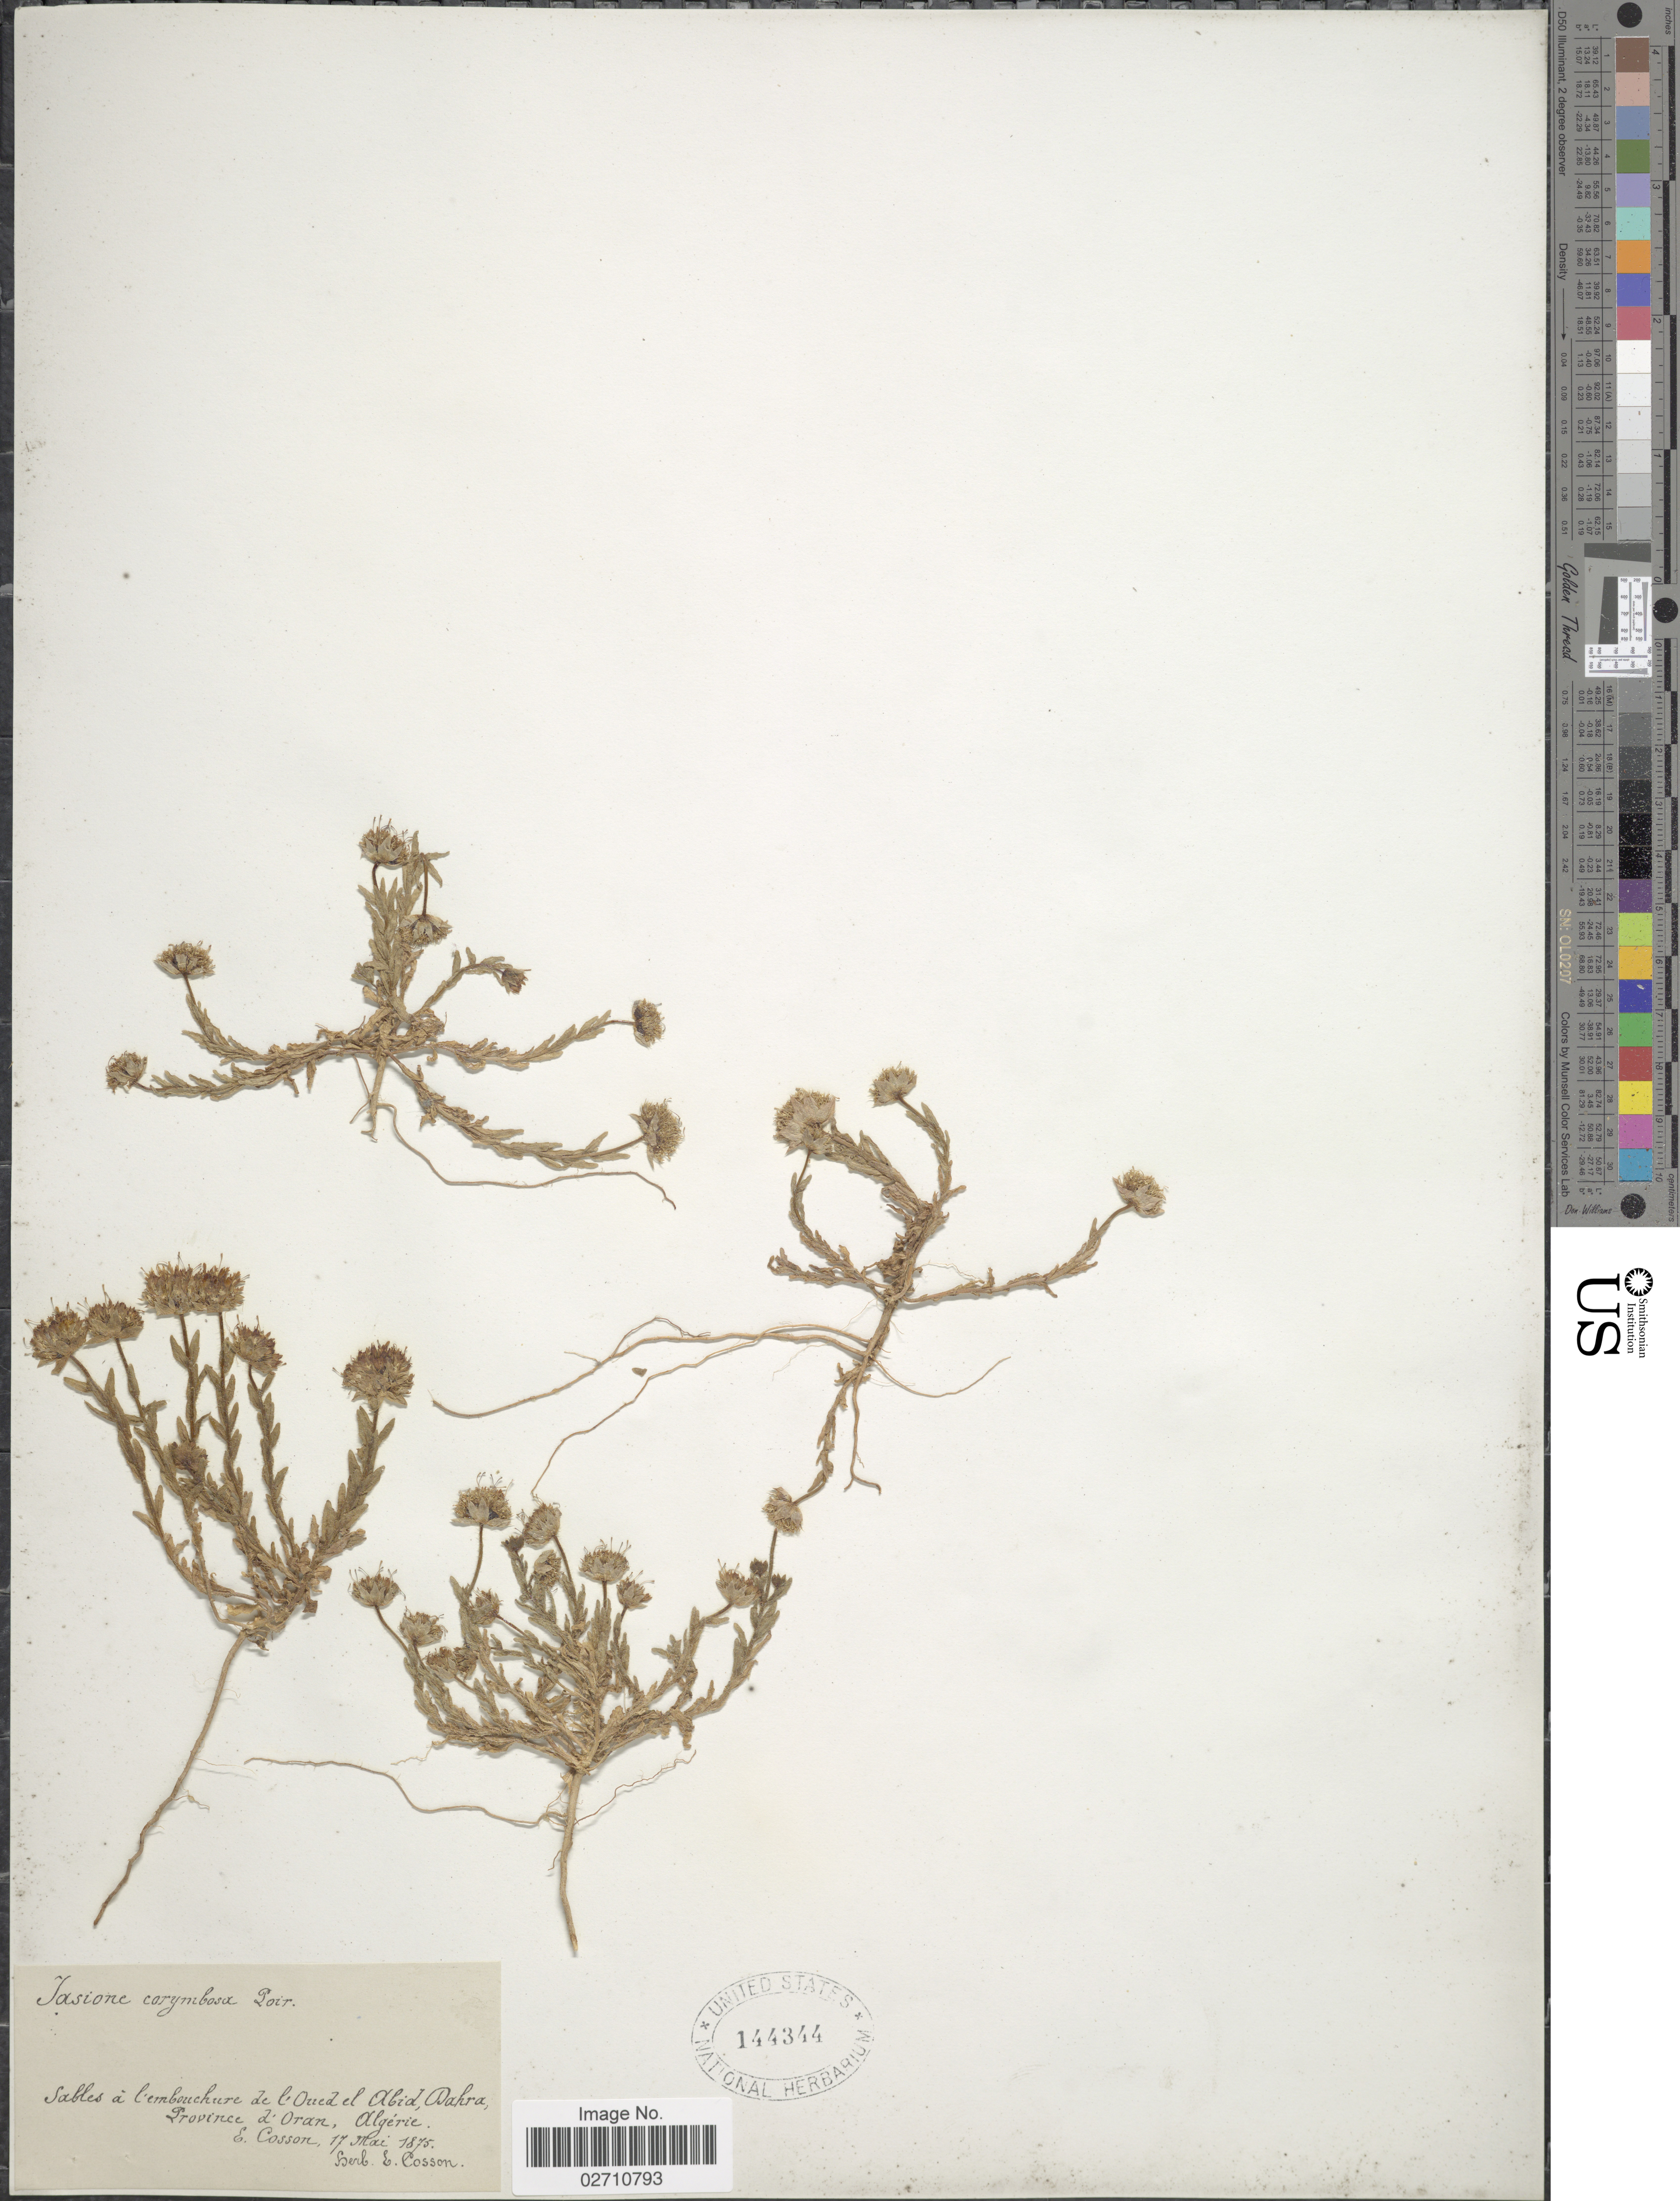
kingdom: Plantae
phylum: Tracheophyta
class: Magnoliopsida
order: Asterales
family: Campanulaceae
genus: Jasione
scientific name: Jasione corymbosa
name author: Poir.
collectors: E. Cosson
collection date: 1875-05-17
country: Algeria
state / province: Oran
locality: L'Oued el Abiol, Dahra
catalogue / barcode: US 144344